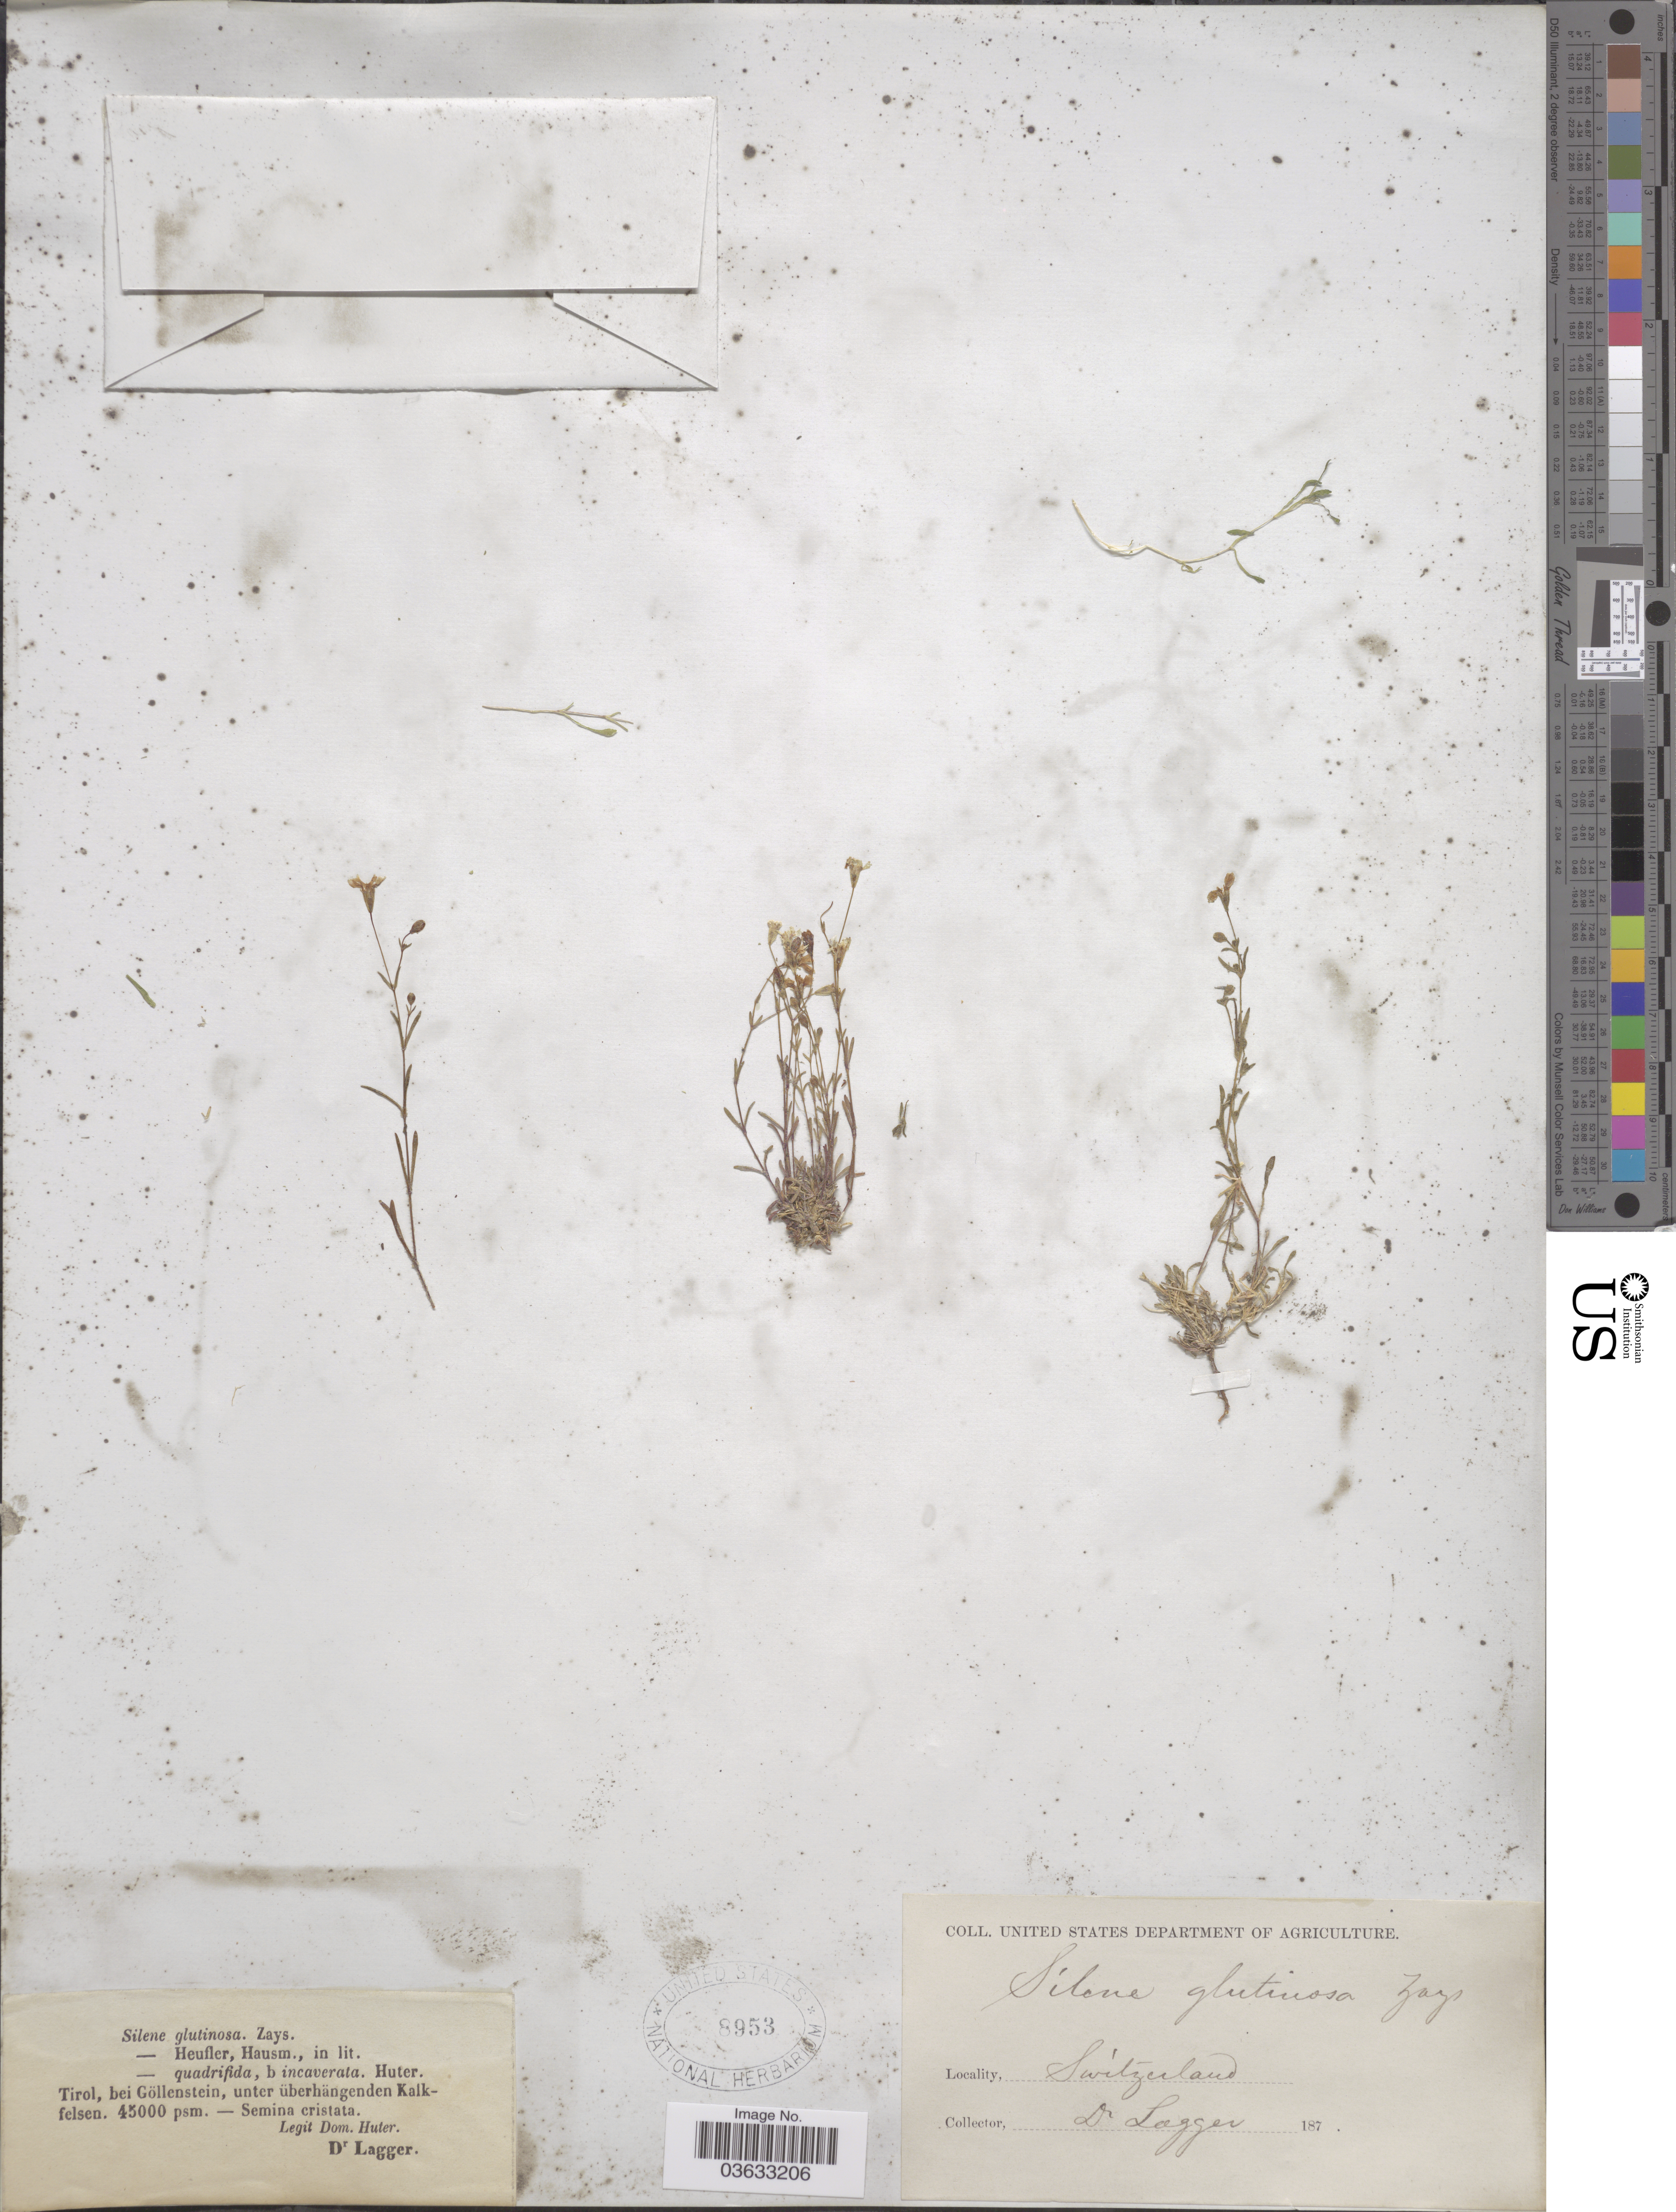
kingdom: Plantae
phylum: Tracheophyta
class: Magnoliopsida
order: Caryophyllales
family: Caryophyllaceae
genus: Silene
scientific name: Silene glutinosa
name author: Pers.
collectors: D. Huter & F. J. Lagger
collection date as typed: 187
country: Switzerland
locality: Tirol, bei Göllenstein, unter überhängenden Kalkfelsen.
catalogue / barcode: US 8953